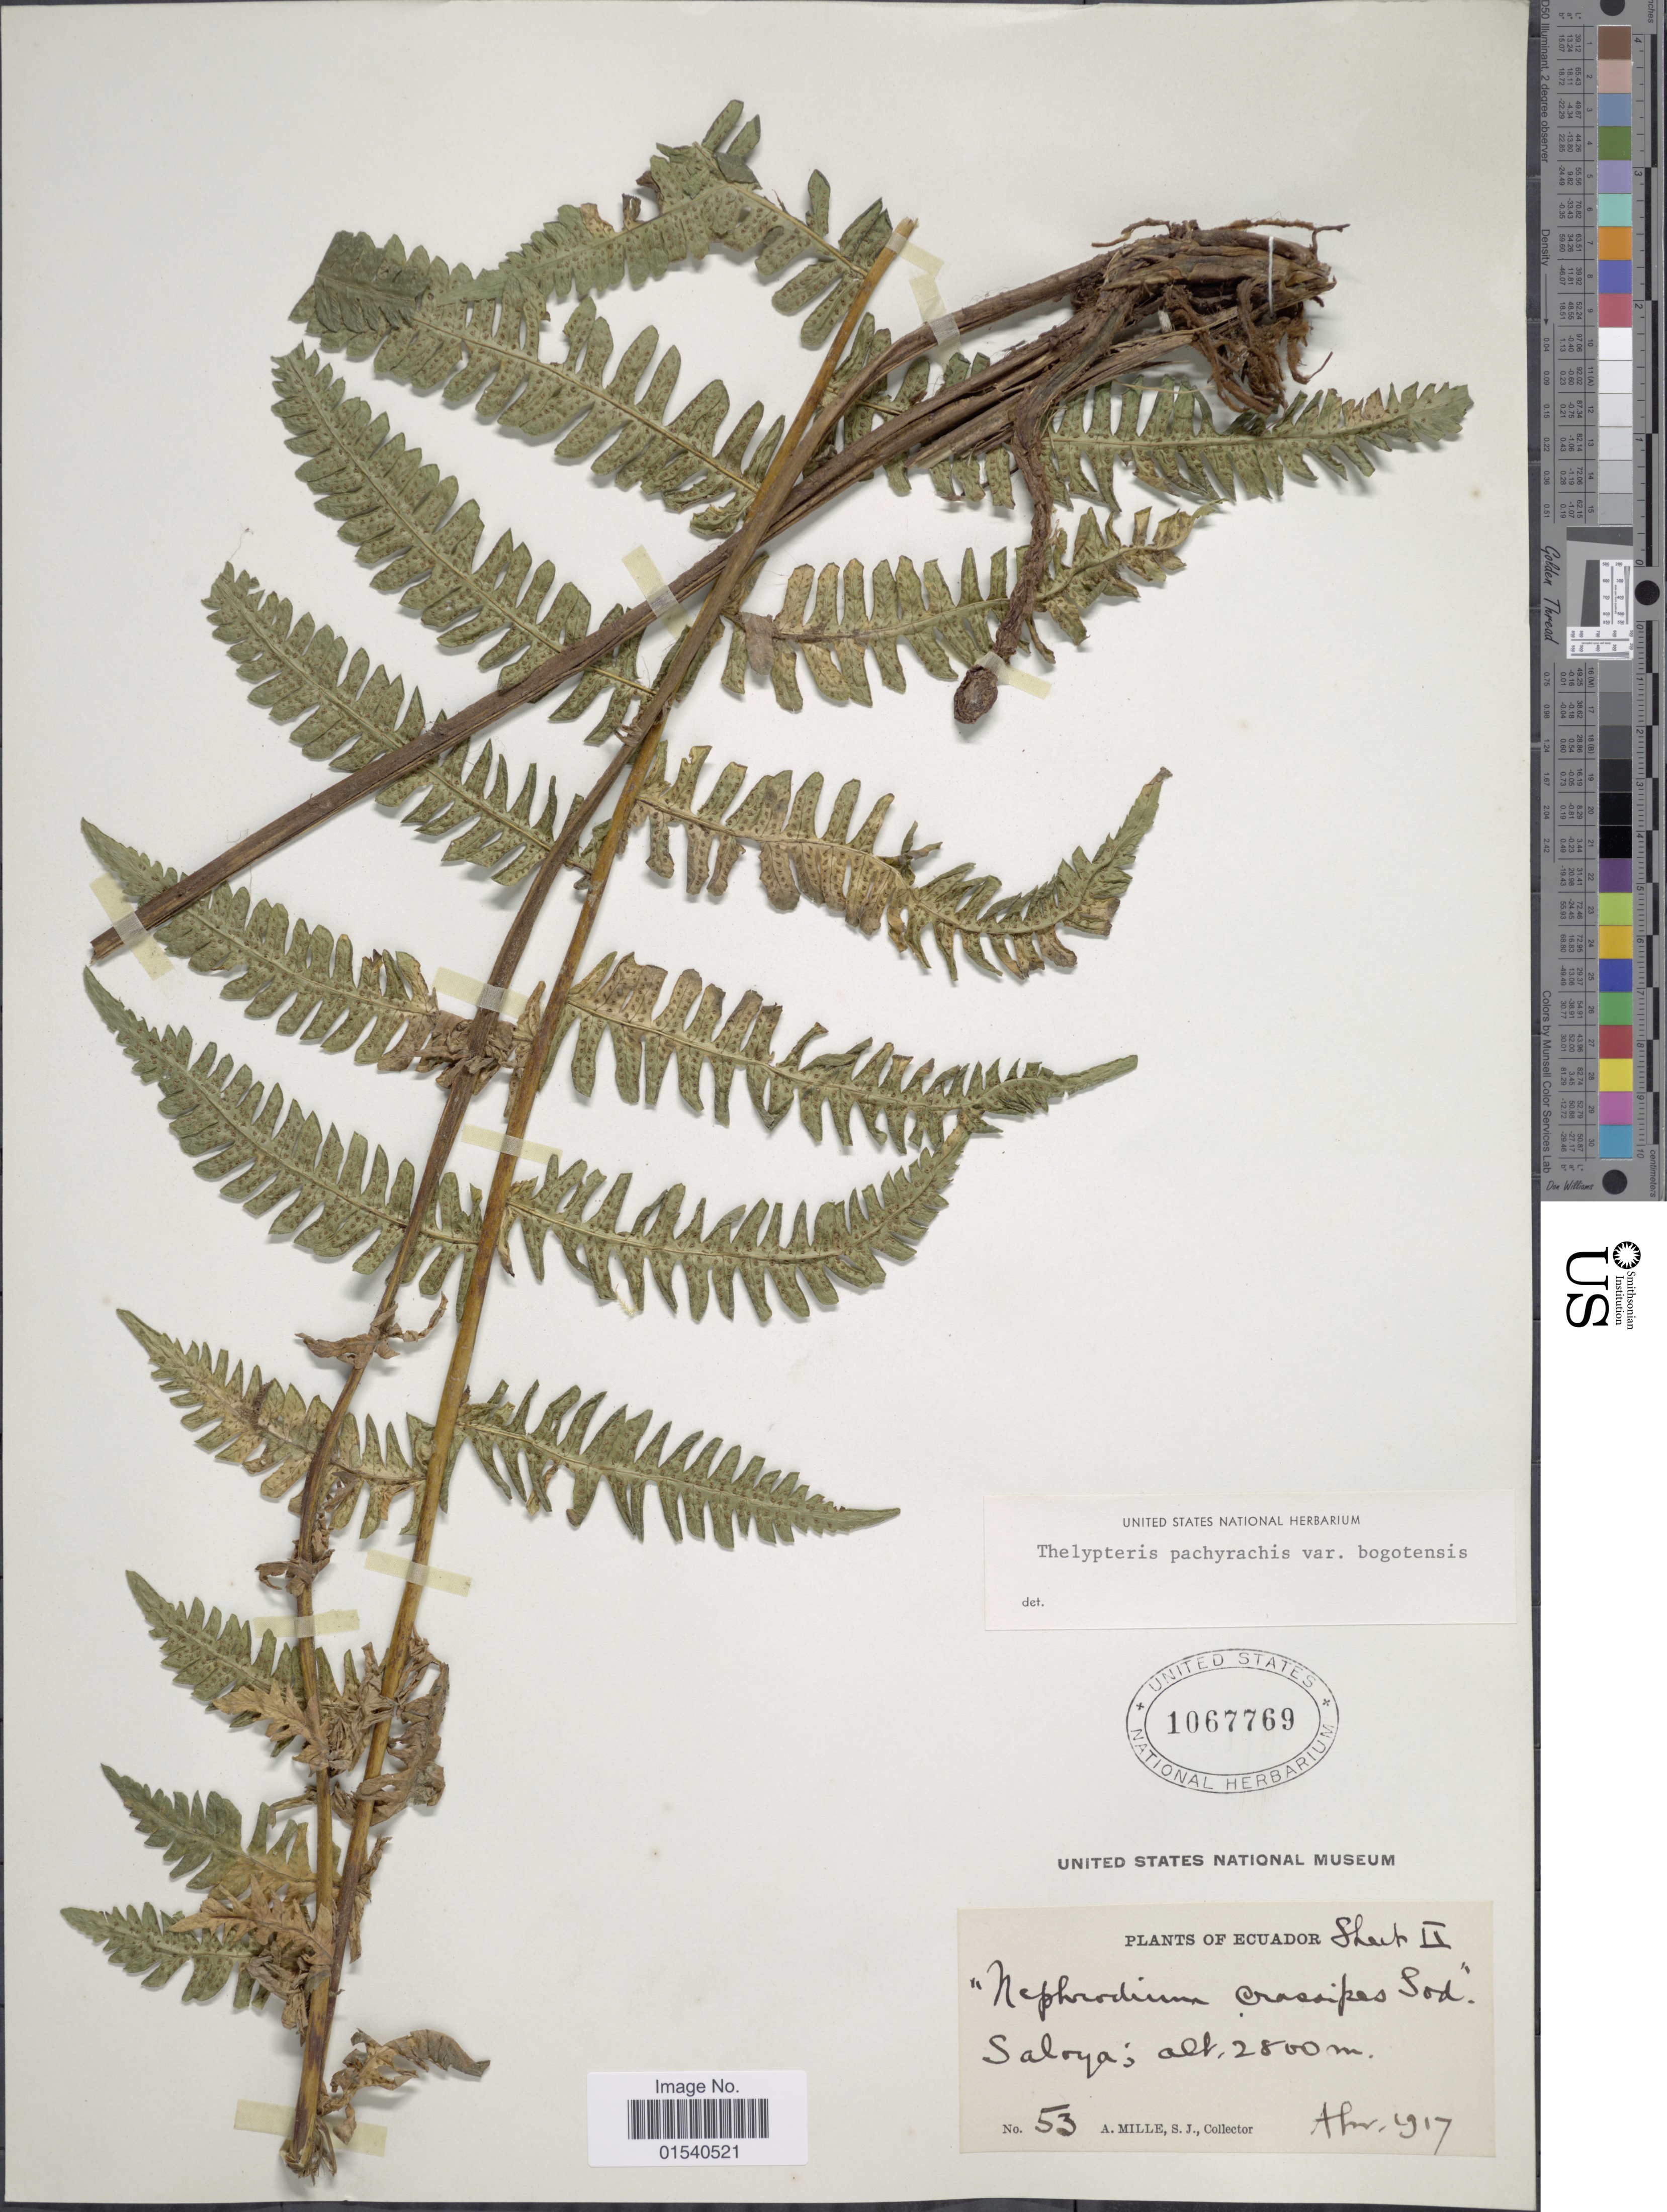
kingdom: Plantae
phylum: Tracheophyta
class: Polypodiopsida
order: Polypodiales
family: Thelypteridaceae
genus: Amauropelta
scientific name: Amauropelta pachyrachis (Kunze) comb. nov., ined 2015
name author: (Kunze)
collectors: A. Mille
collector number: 53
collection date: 1917-04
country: Ecuador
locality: Saloya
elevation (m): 2800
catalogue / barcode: US 1067769